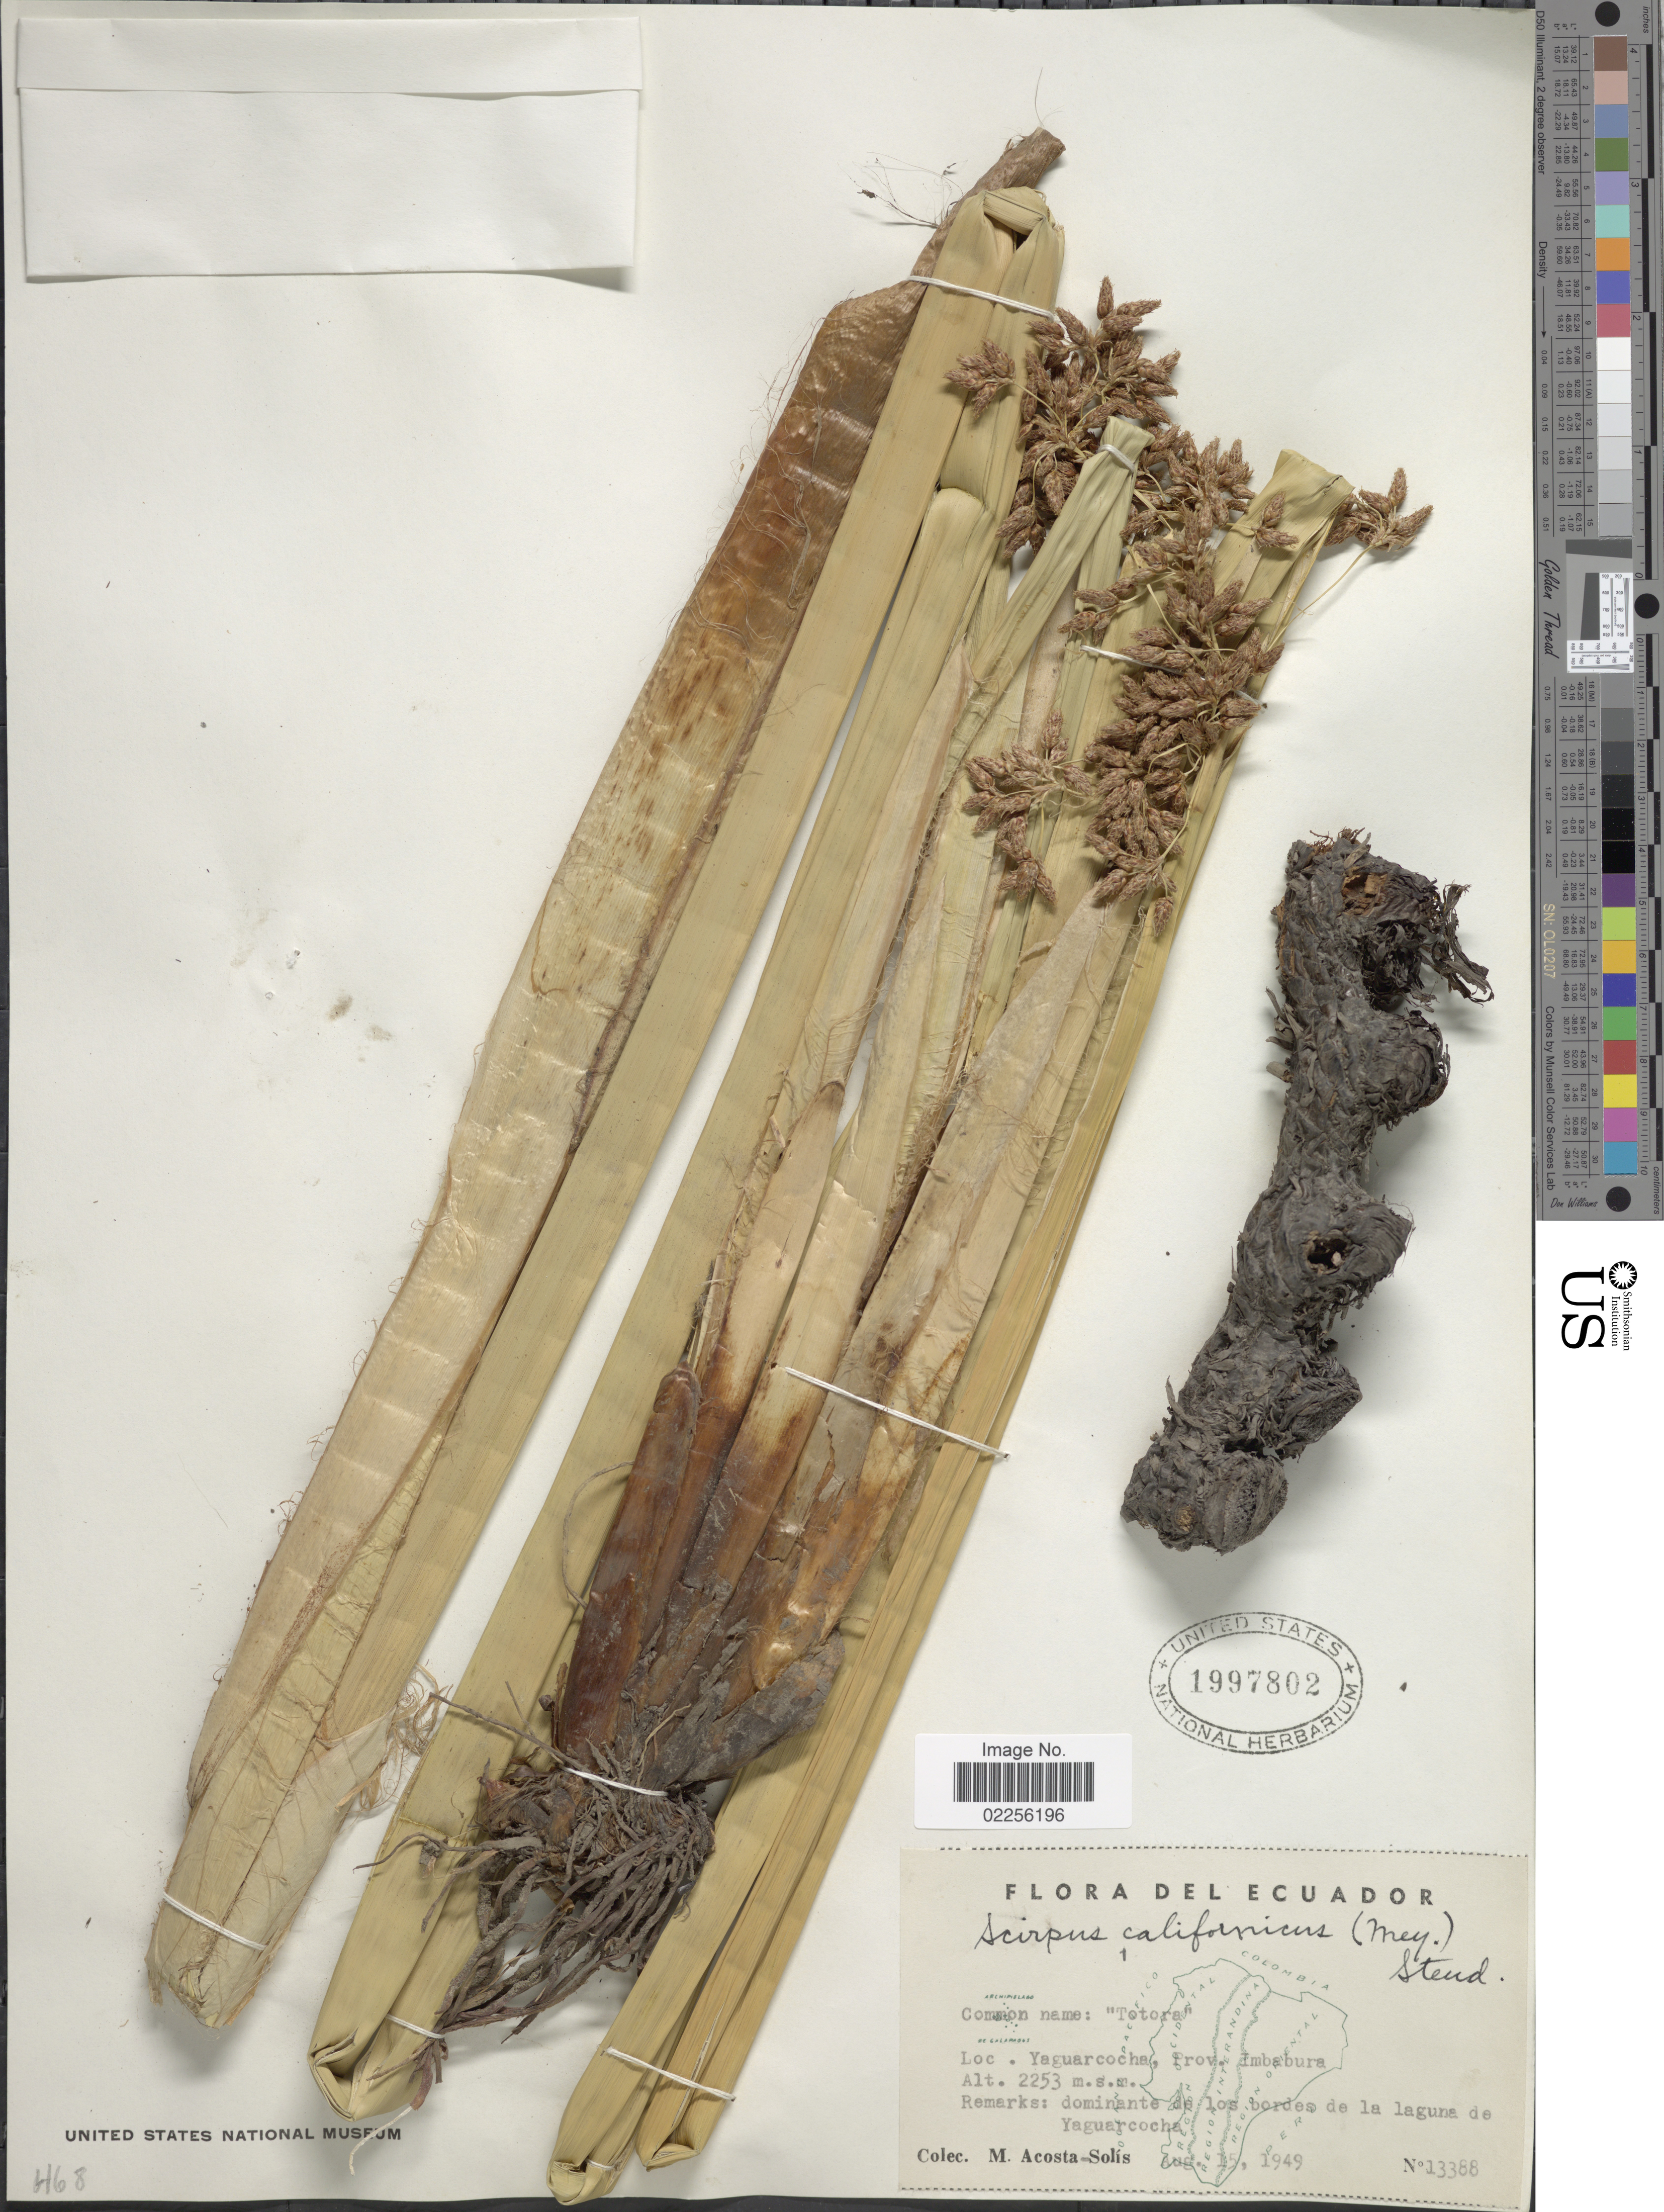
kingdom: Plantae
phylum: Tracheophyta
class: Liliopsida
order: Poales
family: Cyperaceae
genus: Schoenoplectus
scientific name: Schoenoplectus californicus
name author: (C.A. Mey.) Soják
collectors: M. Acosta Solis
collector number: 13388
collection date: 1949-08-15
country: Ecuador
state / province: Imbabura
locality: Yaguarcocha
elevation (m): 2253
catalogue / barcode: US 1997802